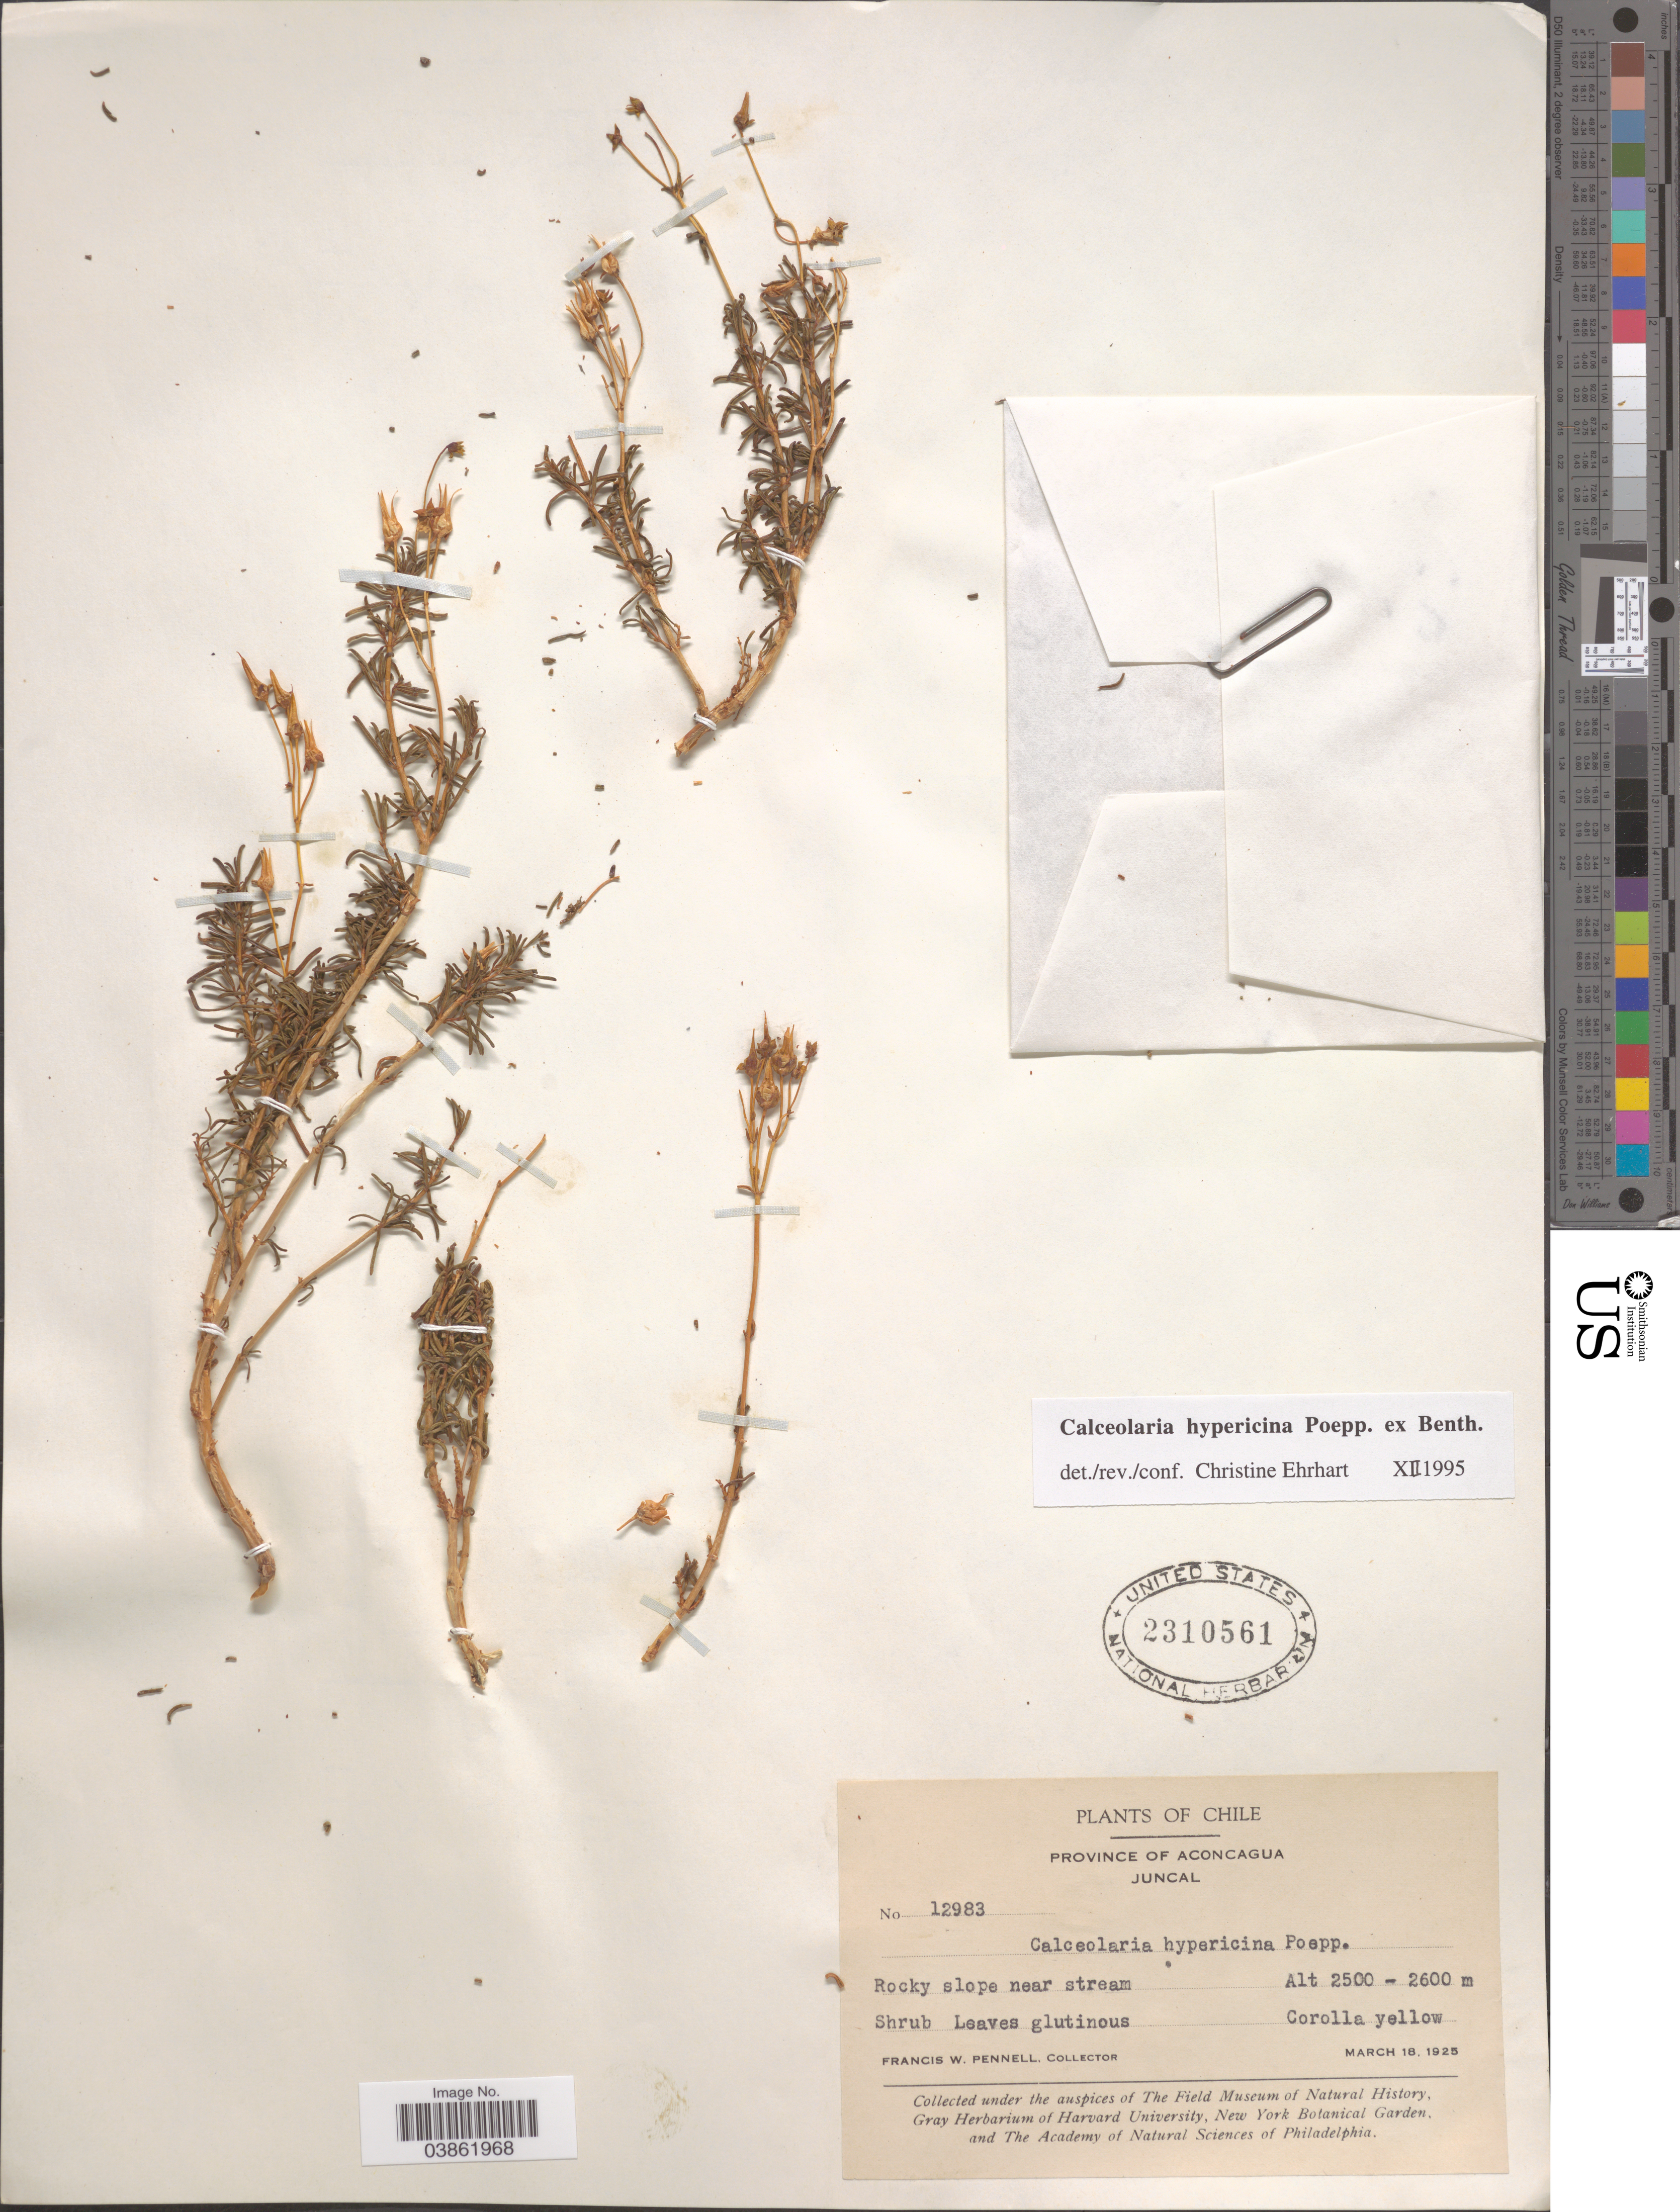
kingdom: Plantae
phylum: Tracheophyta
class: Magnoliopsida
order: Lamiales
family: Calceolariaceae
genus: Calceolaria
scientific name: Calceolaria hypericina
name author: Poepp. ex Benth.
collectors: F. W. Pennell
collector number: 12983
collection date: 1925-03-18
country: Chile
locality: Province of Aconcagua. Juncal.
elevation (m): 2500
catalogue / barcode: US 2310561